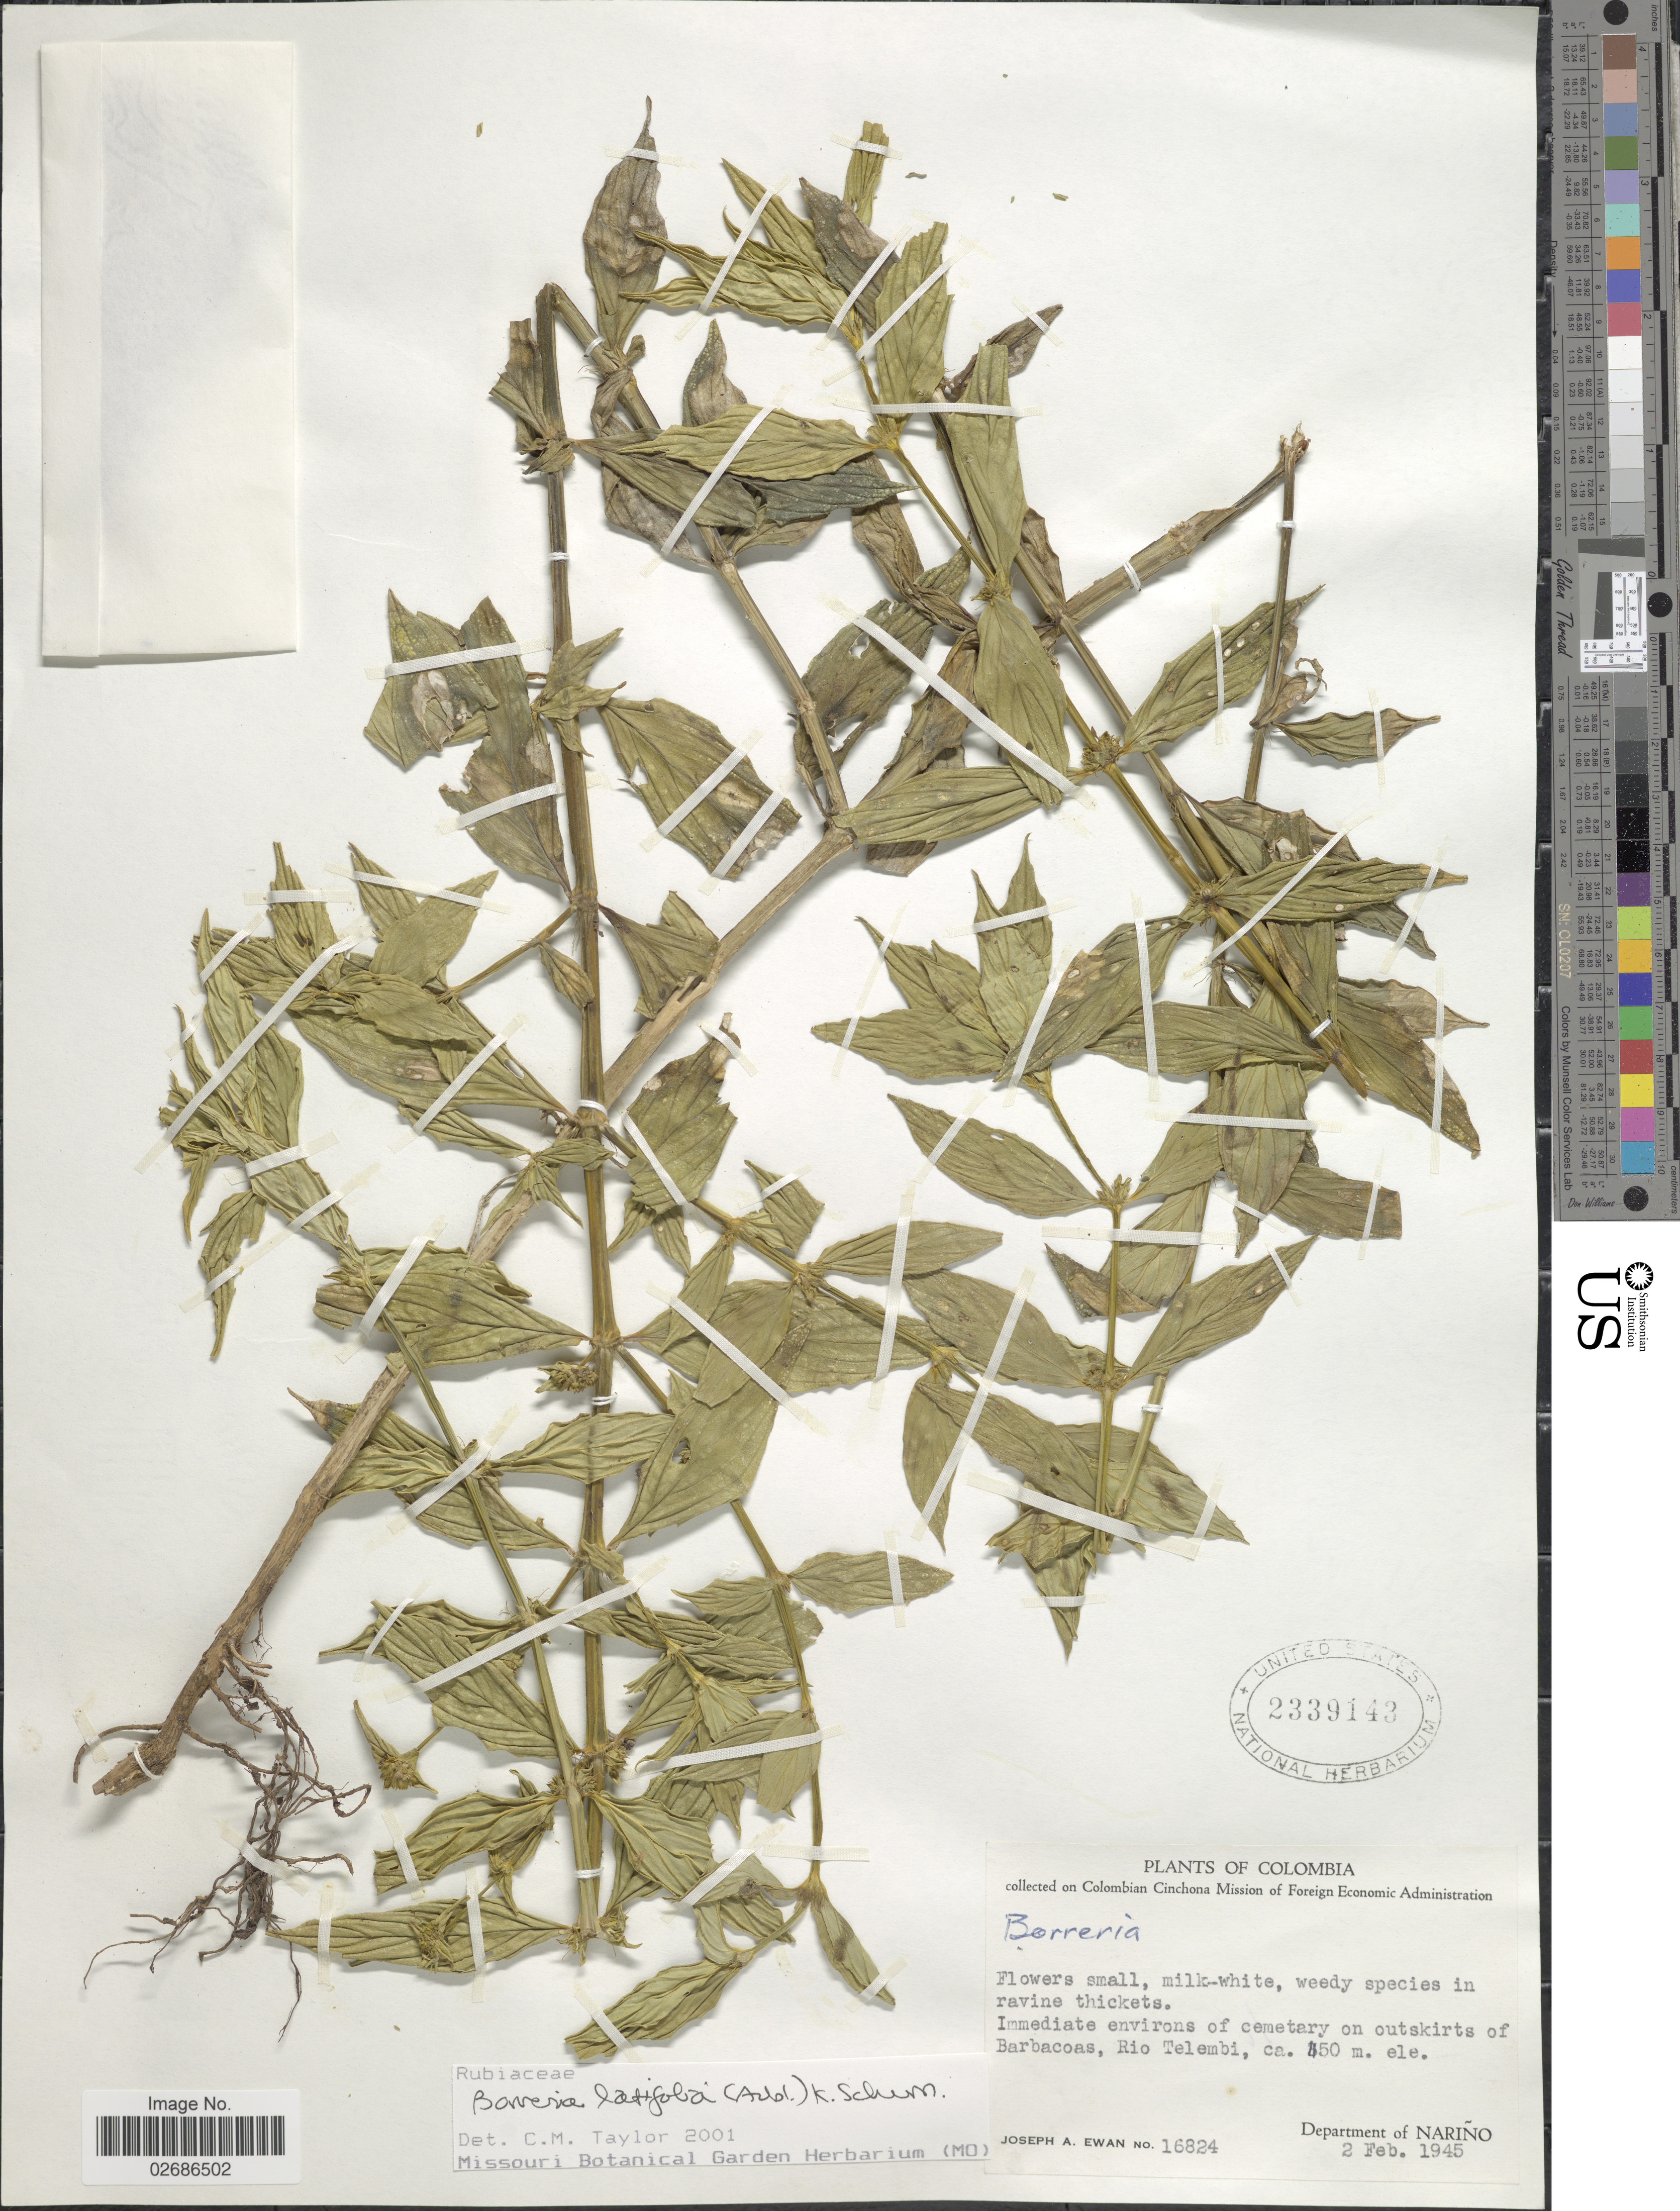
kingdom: Plantae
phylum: Tracheophyta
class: Magnoliopsida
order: Gentianales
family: Rubiaceae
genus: Borreria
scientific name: Borreria latifolia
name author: (Aubl.) K. Schum.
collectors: J. A. Ewan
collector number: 16824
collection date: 1945-02-02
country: Colombia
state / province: Nariño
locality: Immediate environs of cemetry on outskirts of Barbacoas, Rio Telembi, Department of Narino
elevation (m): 450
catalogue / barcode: US 2339143